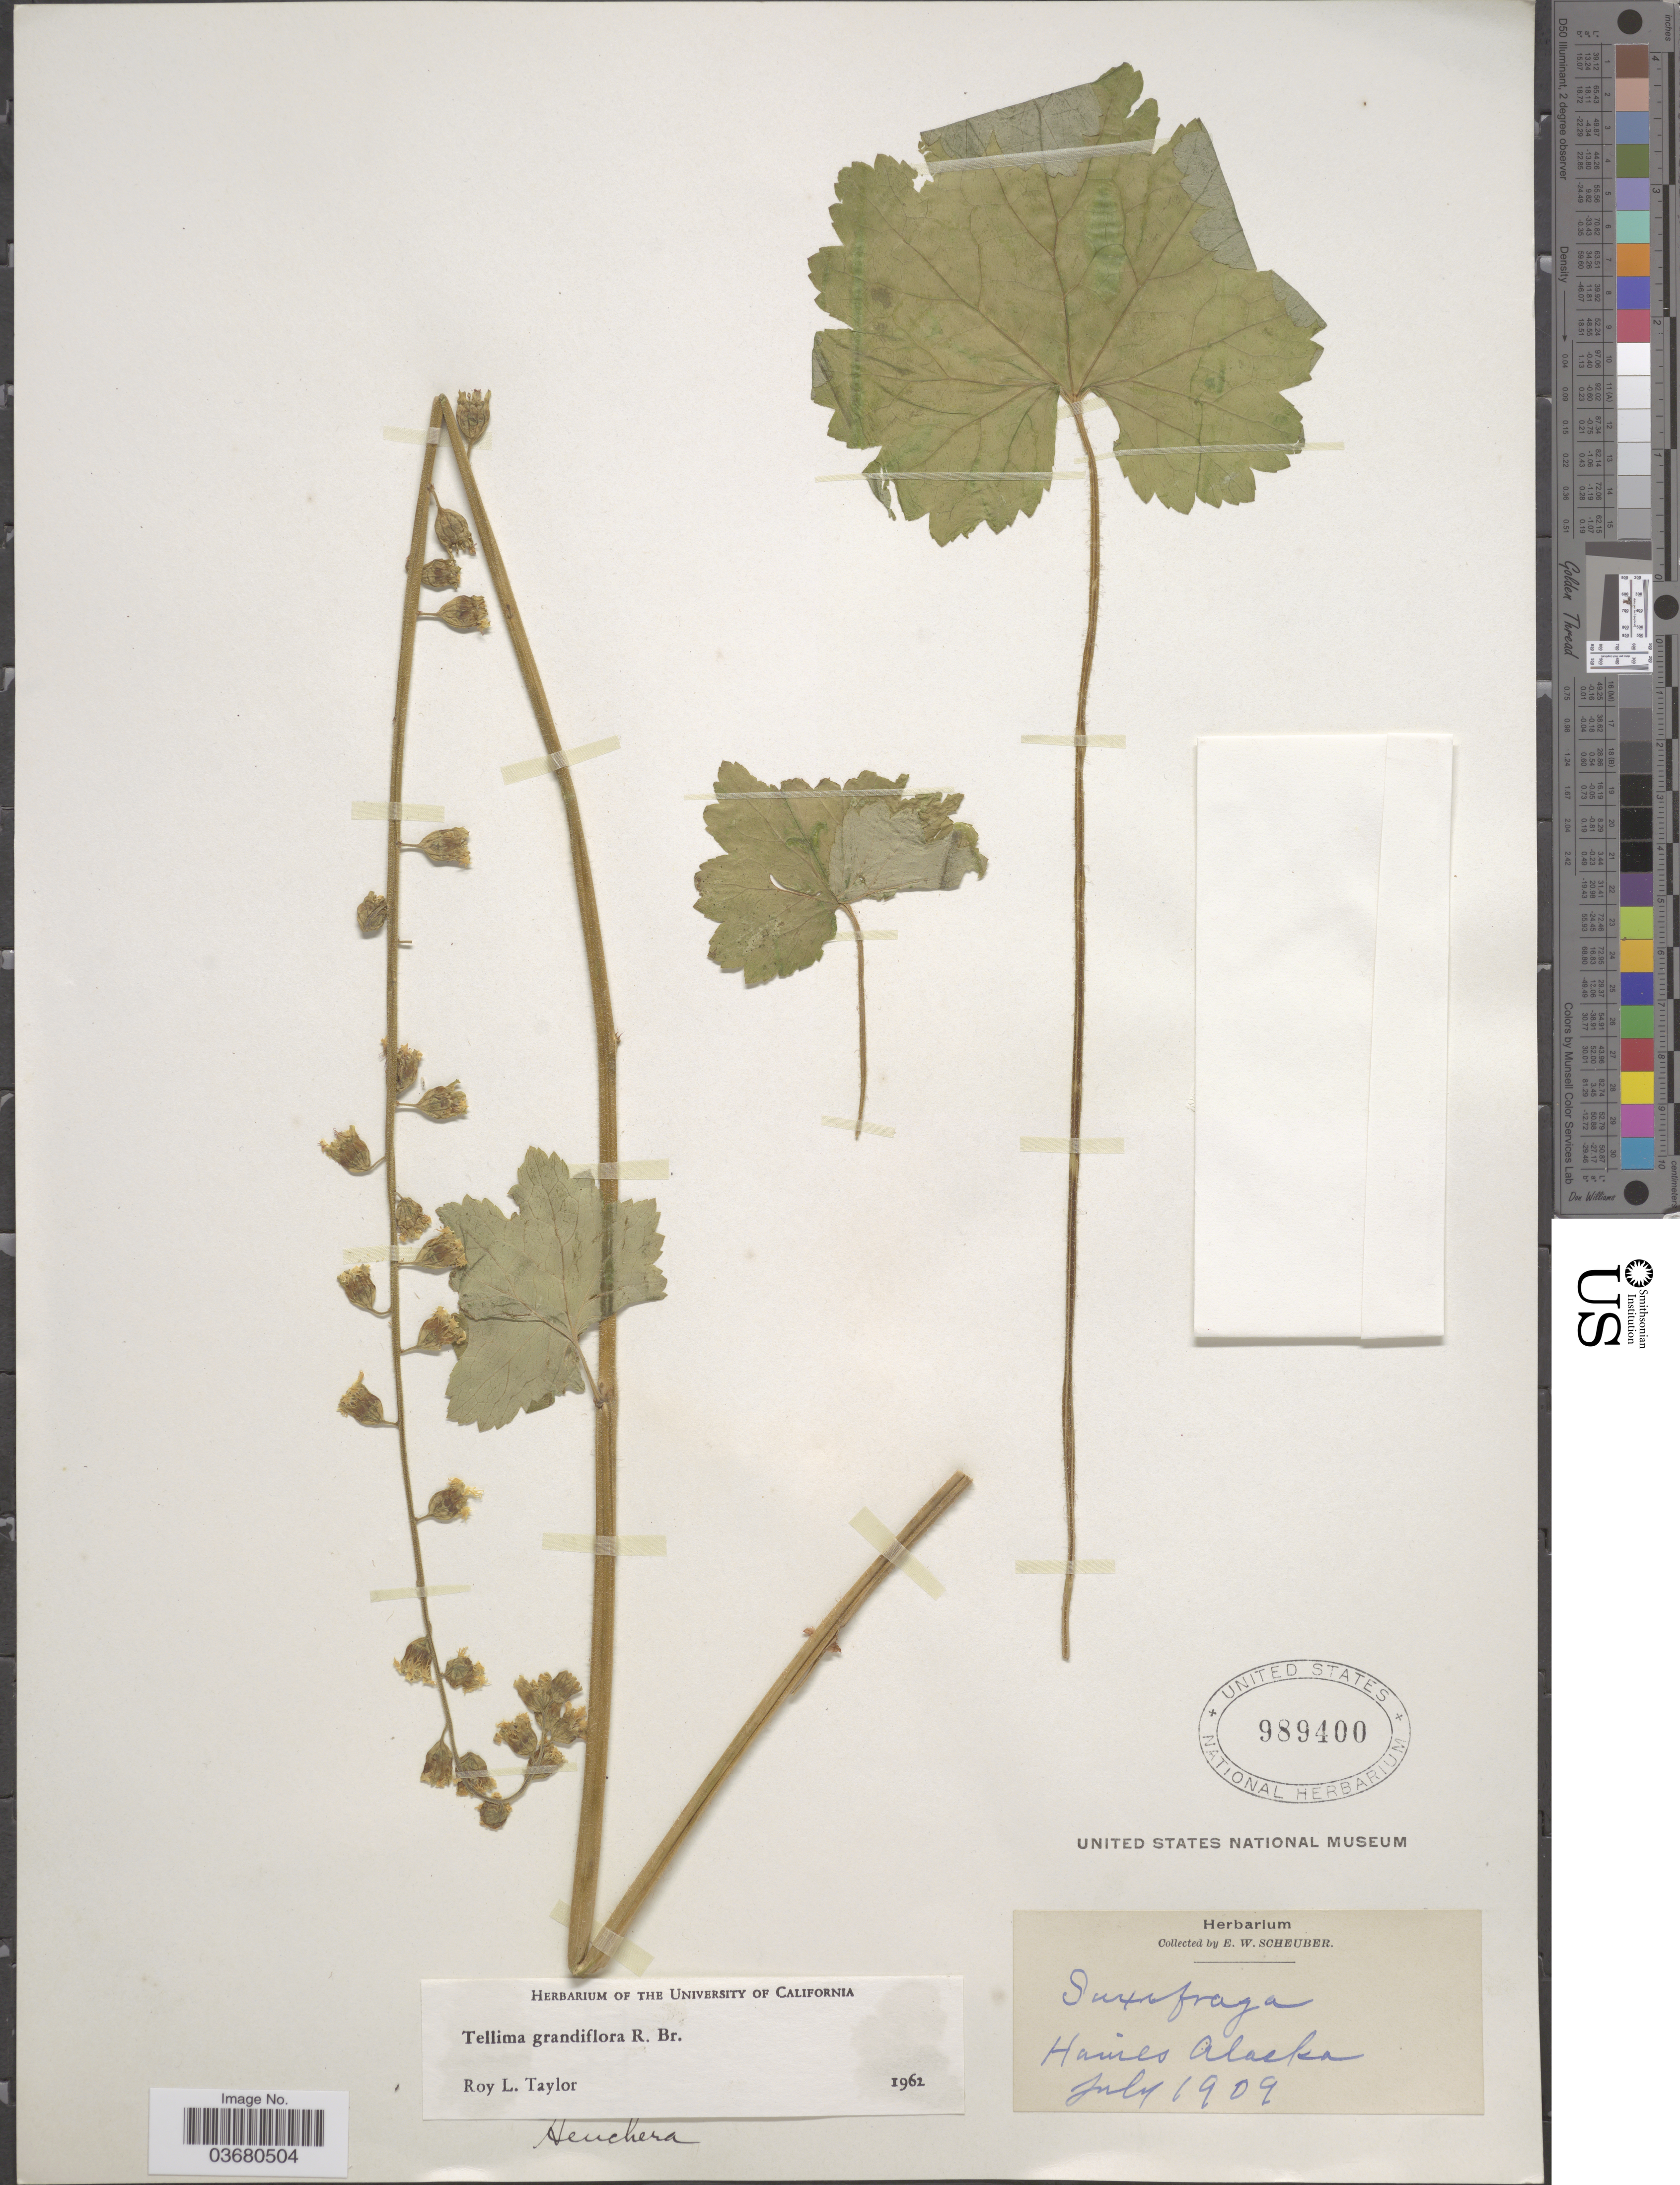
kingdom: Plantae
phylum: Tracheophyta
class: Magnoliopsida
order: Saxifragales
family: Saxifragaceae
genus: Tellima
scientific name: Tellima grandiflora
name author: (Pursh) Douglas ex Lindl.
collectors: E. Scheuber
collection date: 1909-07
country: United States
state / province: Alaska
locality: Haines.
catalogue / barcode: US 989400